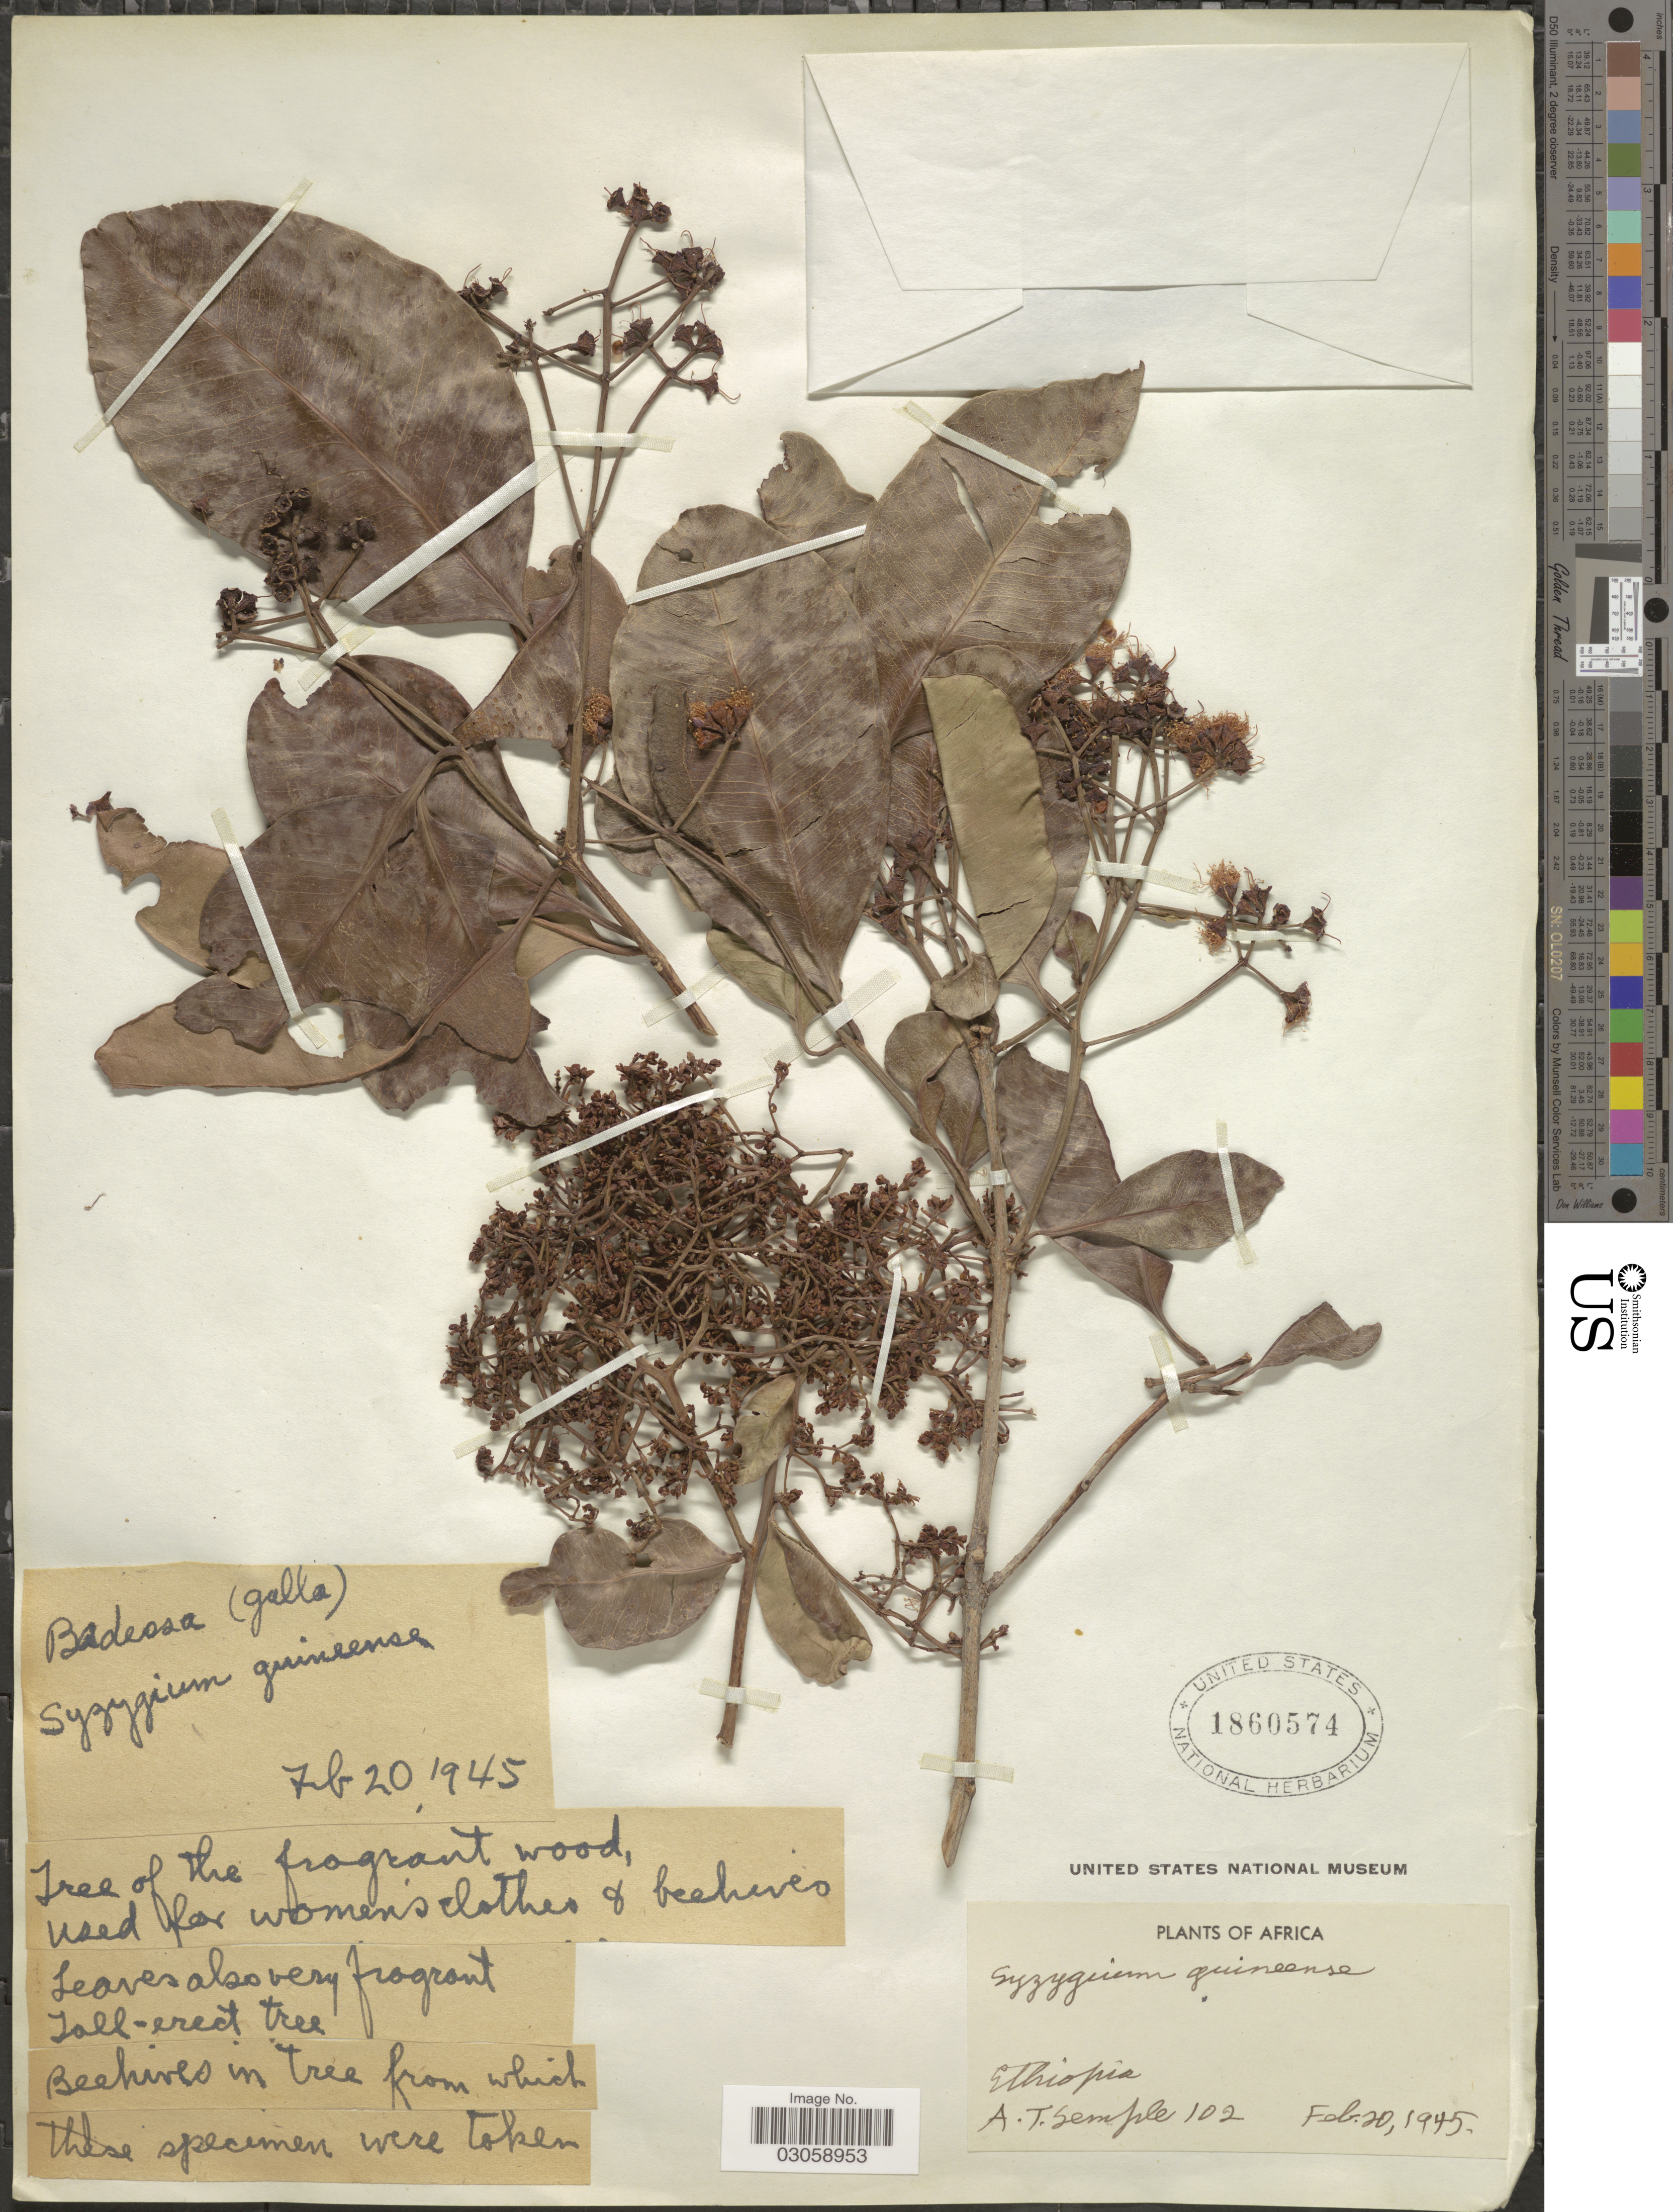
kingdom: Plantae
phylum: Tracheophyta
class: Magnoliopsida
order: Myrtales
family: Myrtaceae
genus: Syzygium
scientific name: Syzygium guineense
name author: (Willd.) DC.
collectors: A. Semple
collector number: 102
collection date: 1945-02-20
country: Ethiopia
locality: Ethiopia.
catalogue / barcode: US 1860574